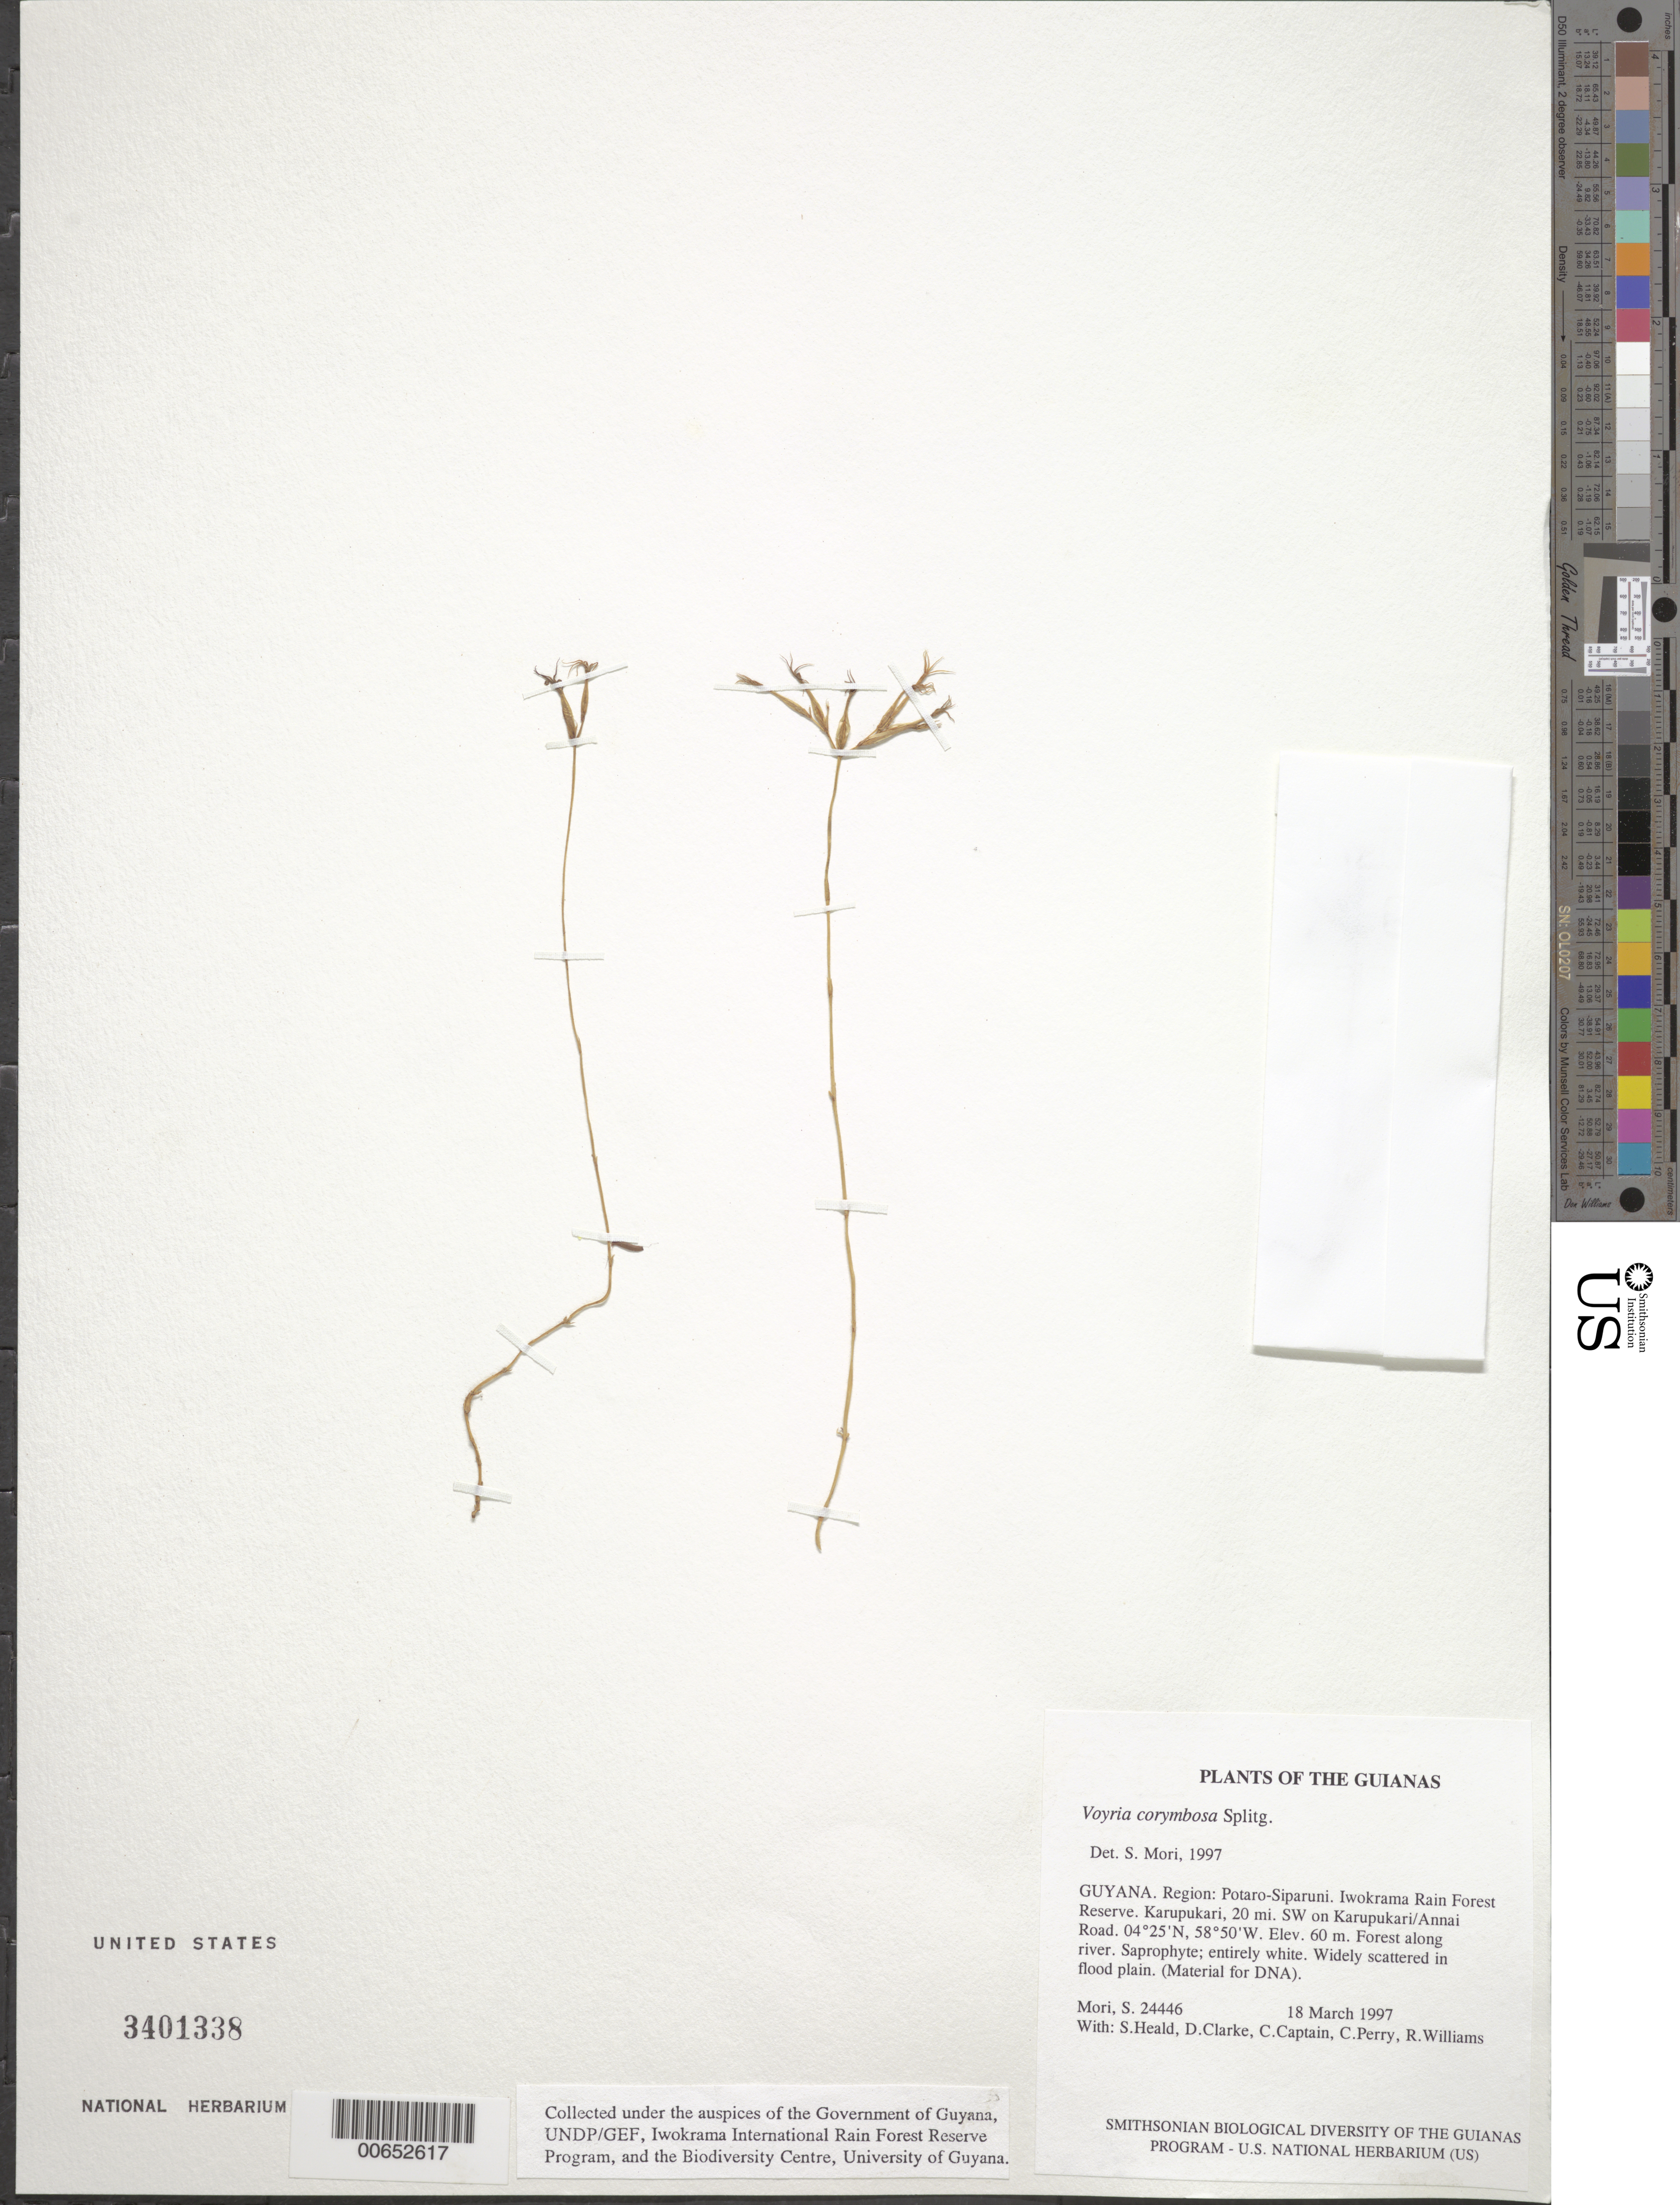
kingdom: Plantae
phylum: Tracheophyta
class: Magnoliopsida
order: Gentianales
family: Gentianaceae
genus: Voyria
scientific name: Voyria corymbosa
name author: Splitg.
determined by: Mori, Scott A.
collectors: S. Mori, S. Heald, D. Clarke, C. Captain, C. Perry & R. Williams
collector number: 24446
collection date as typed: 18 March 1997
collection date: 1997-03-18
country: Guyana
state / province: Potaro-Siparuni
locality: Iwokrama Rain Forest Reserve. Karupukari, 20 mi. SW on Karupukari/Annai Road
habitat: Forest along river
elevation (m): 60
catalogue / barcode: US 3401338